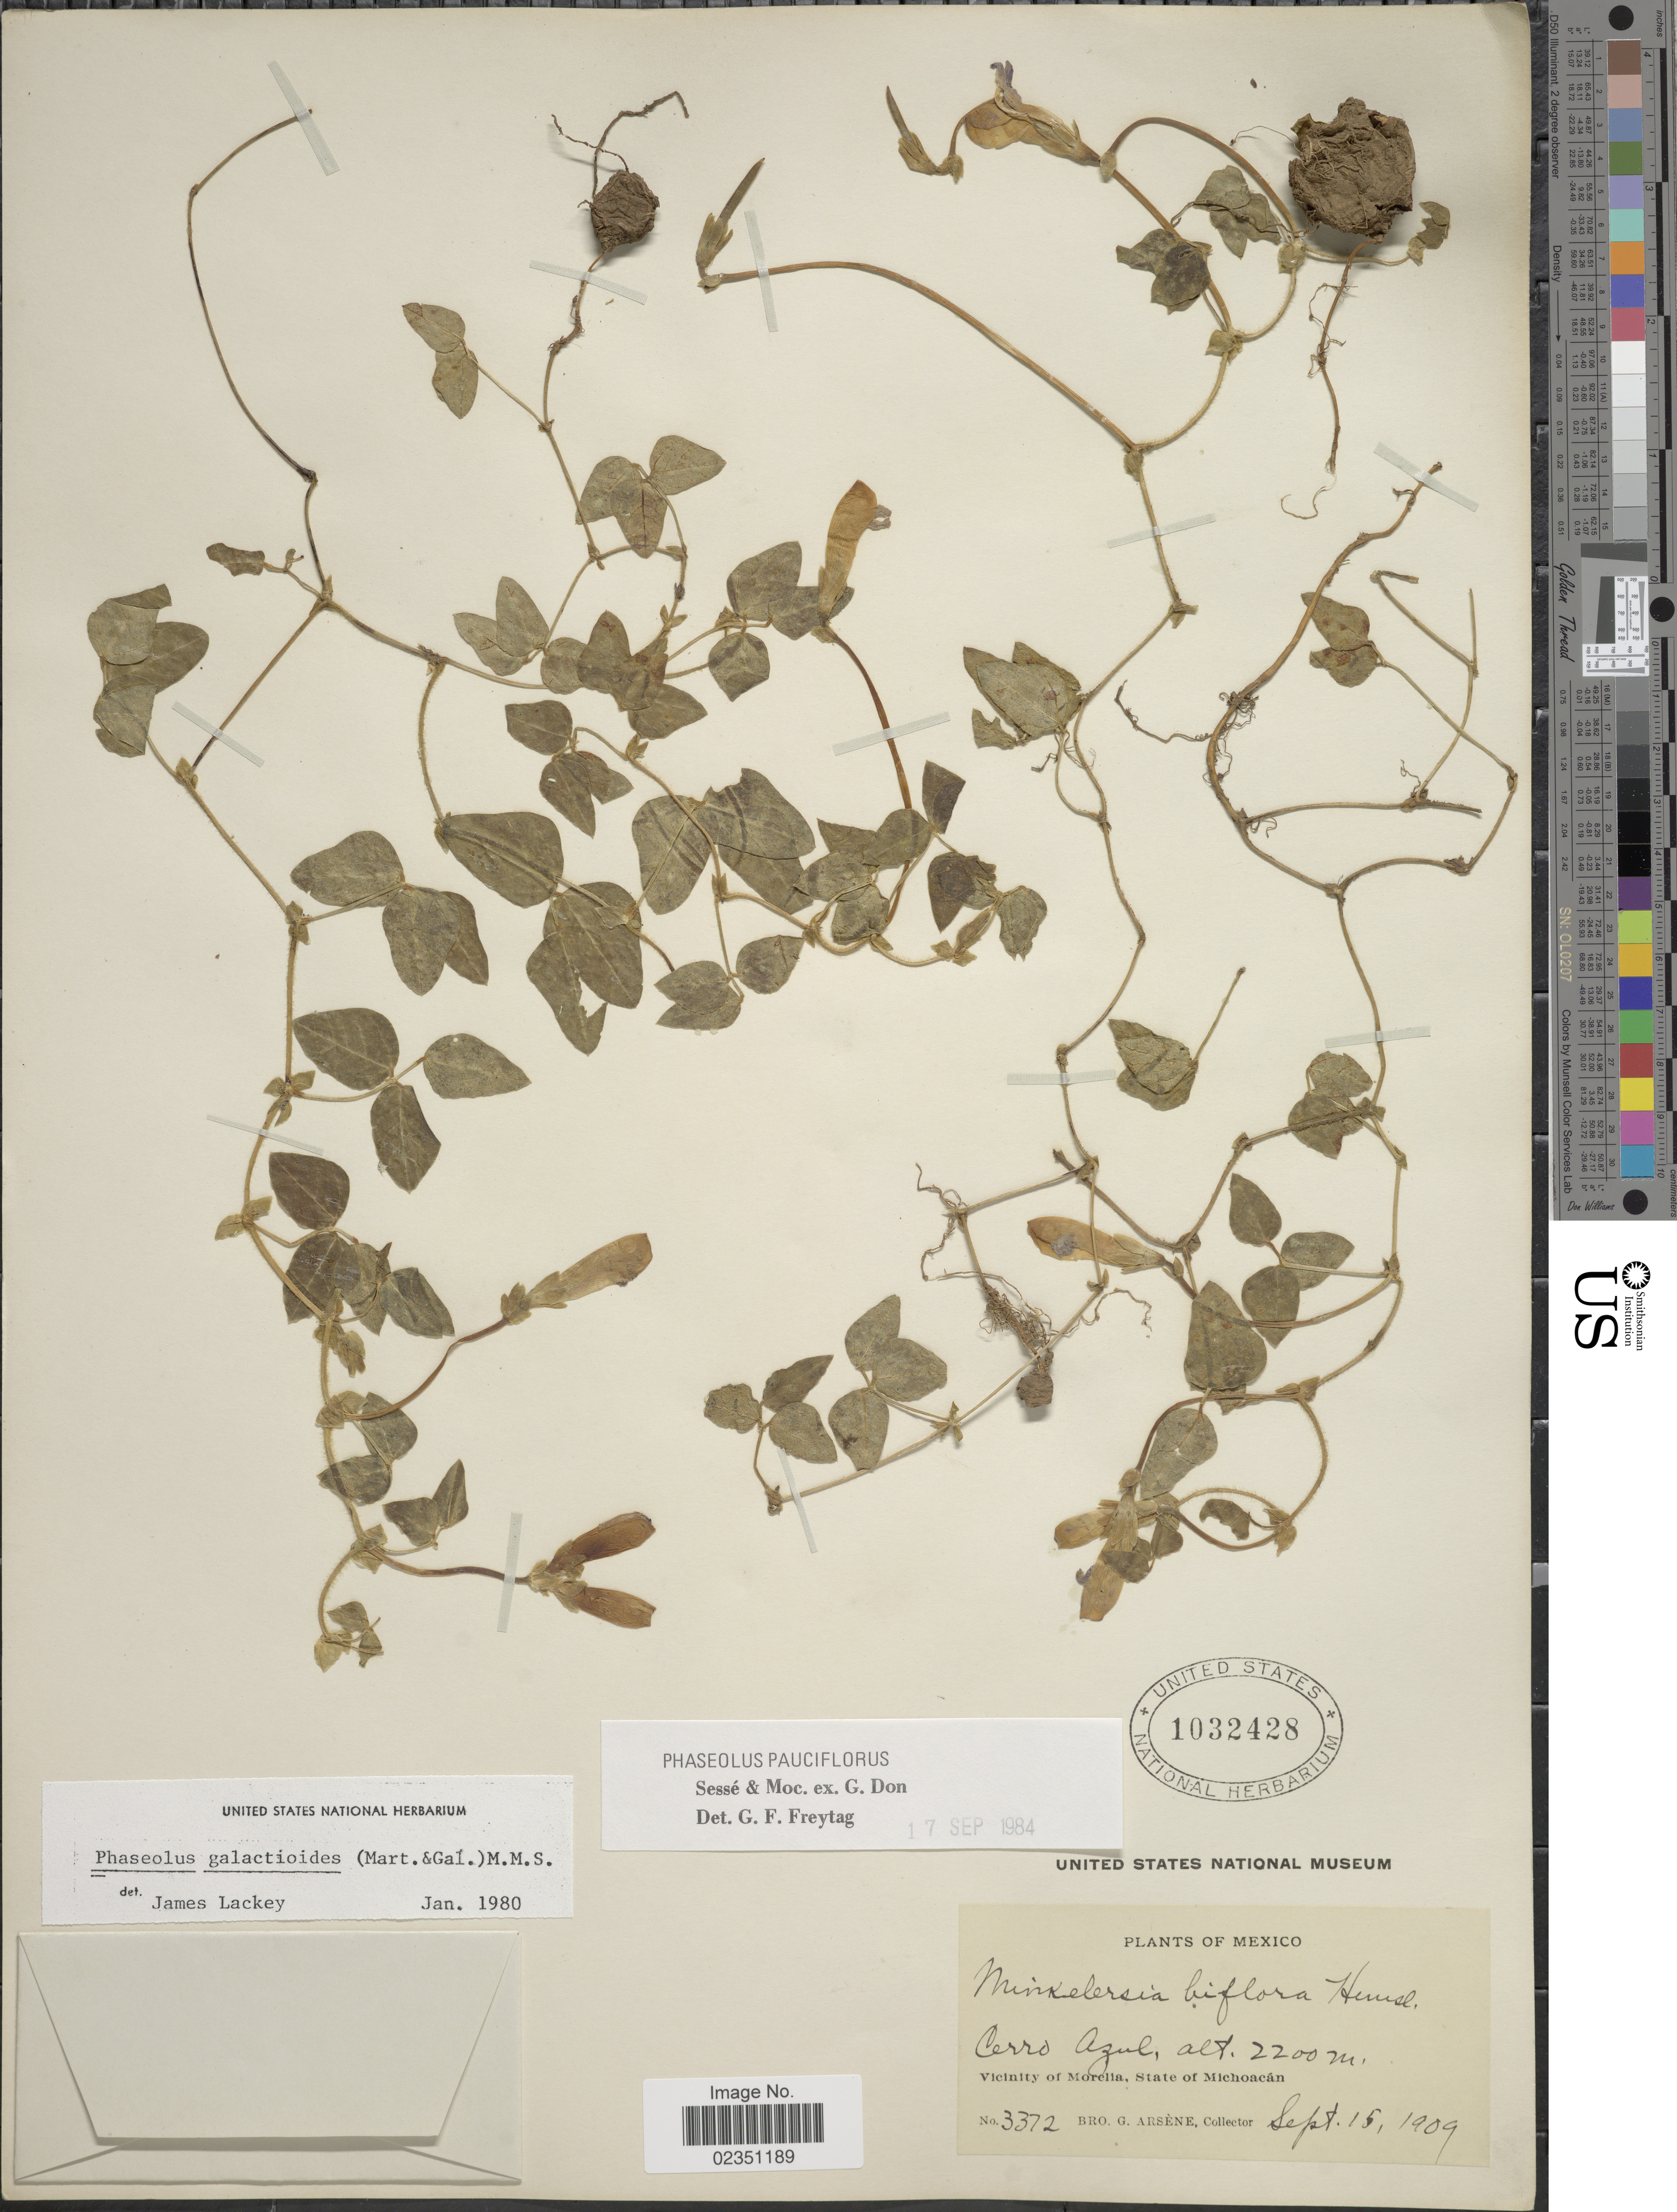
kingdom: Plantae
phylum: Tracheophyta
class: Magnoliopsida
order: Fabales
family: Fabaceae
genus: Phaseolus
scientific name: Phaseolus pauciflorus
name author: Sessé & Moc. ex G. Don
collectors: Bro. G. Arsène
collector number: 3372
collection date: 1909-09-15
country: Mexico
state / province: Michoacán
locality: Cerro Azul, Vicinity of Morelia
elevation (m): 2200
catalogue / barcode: US 1032428